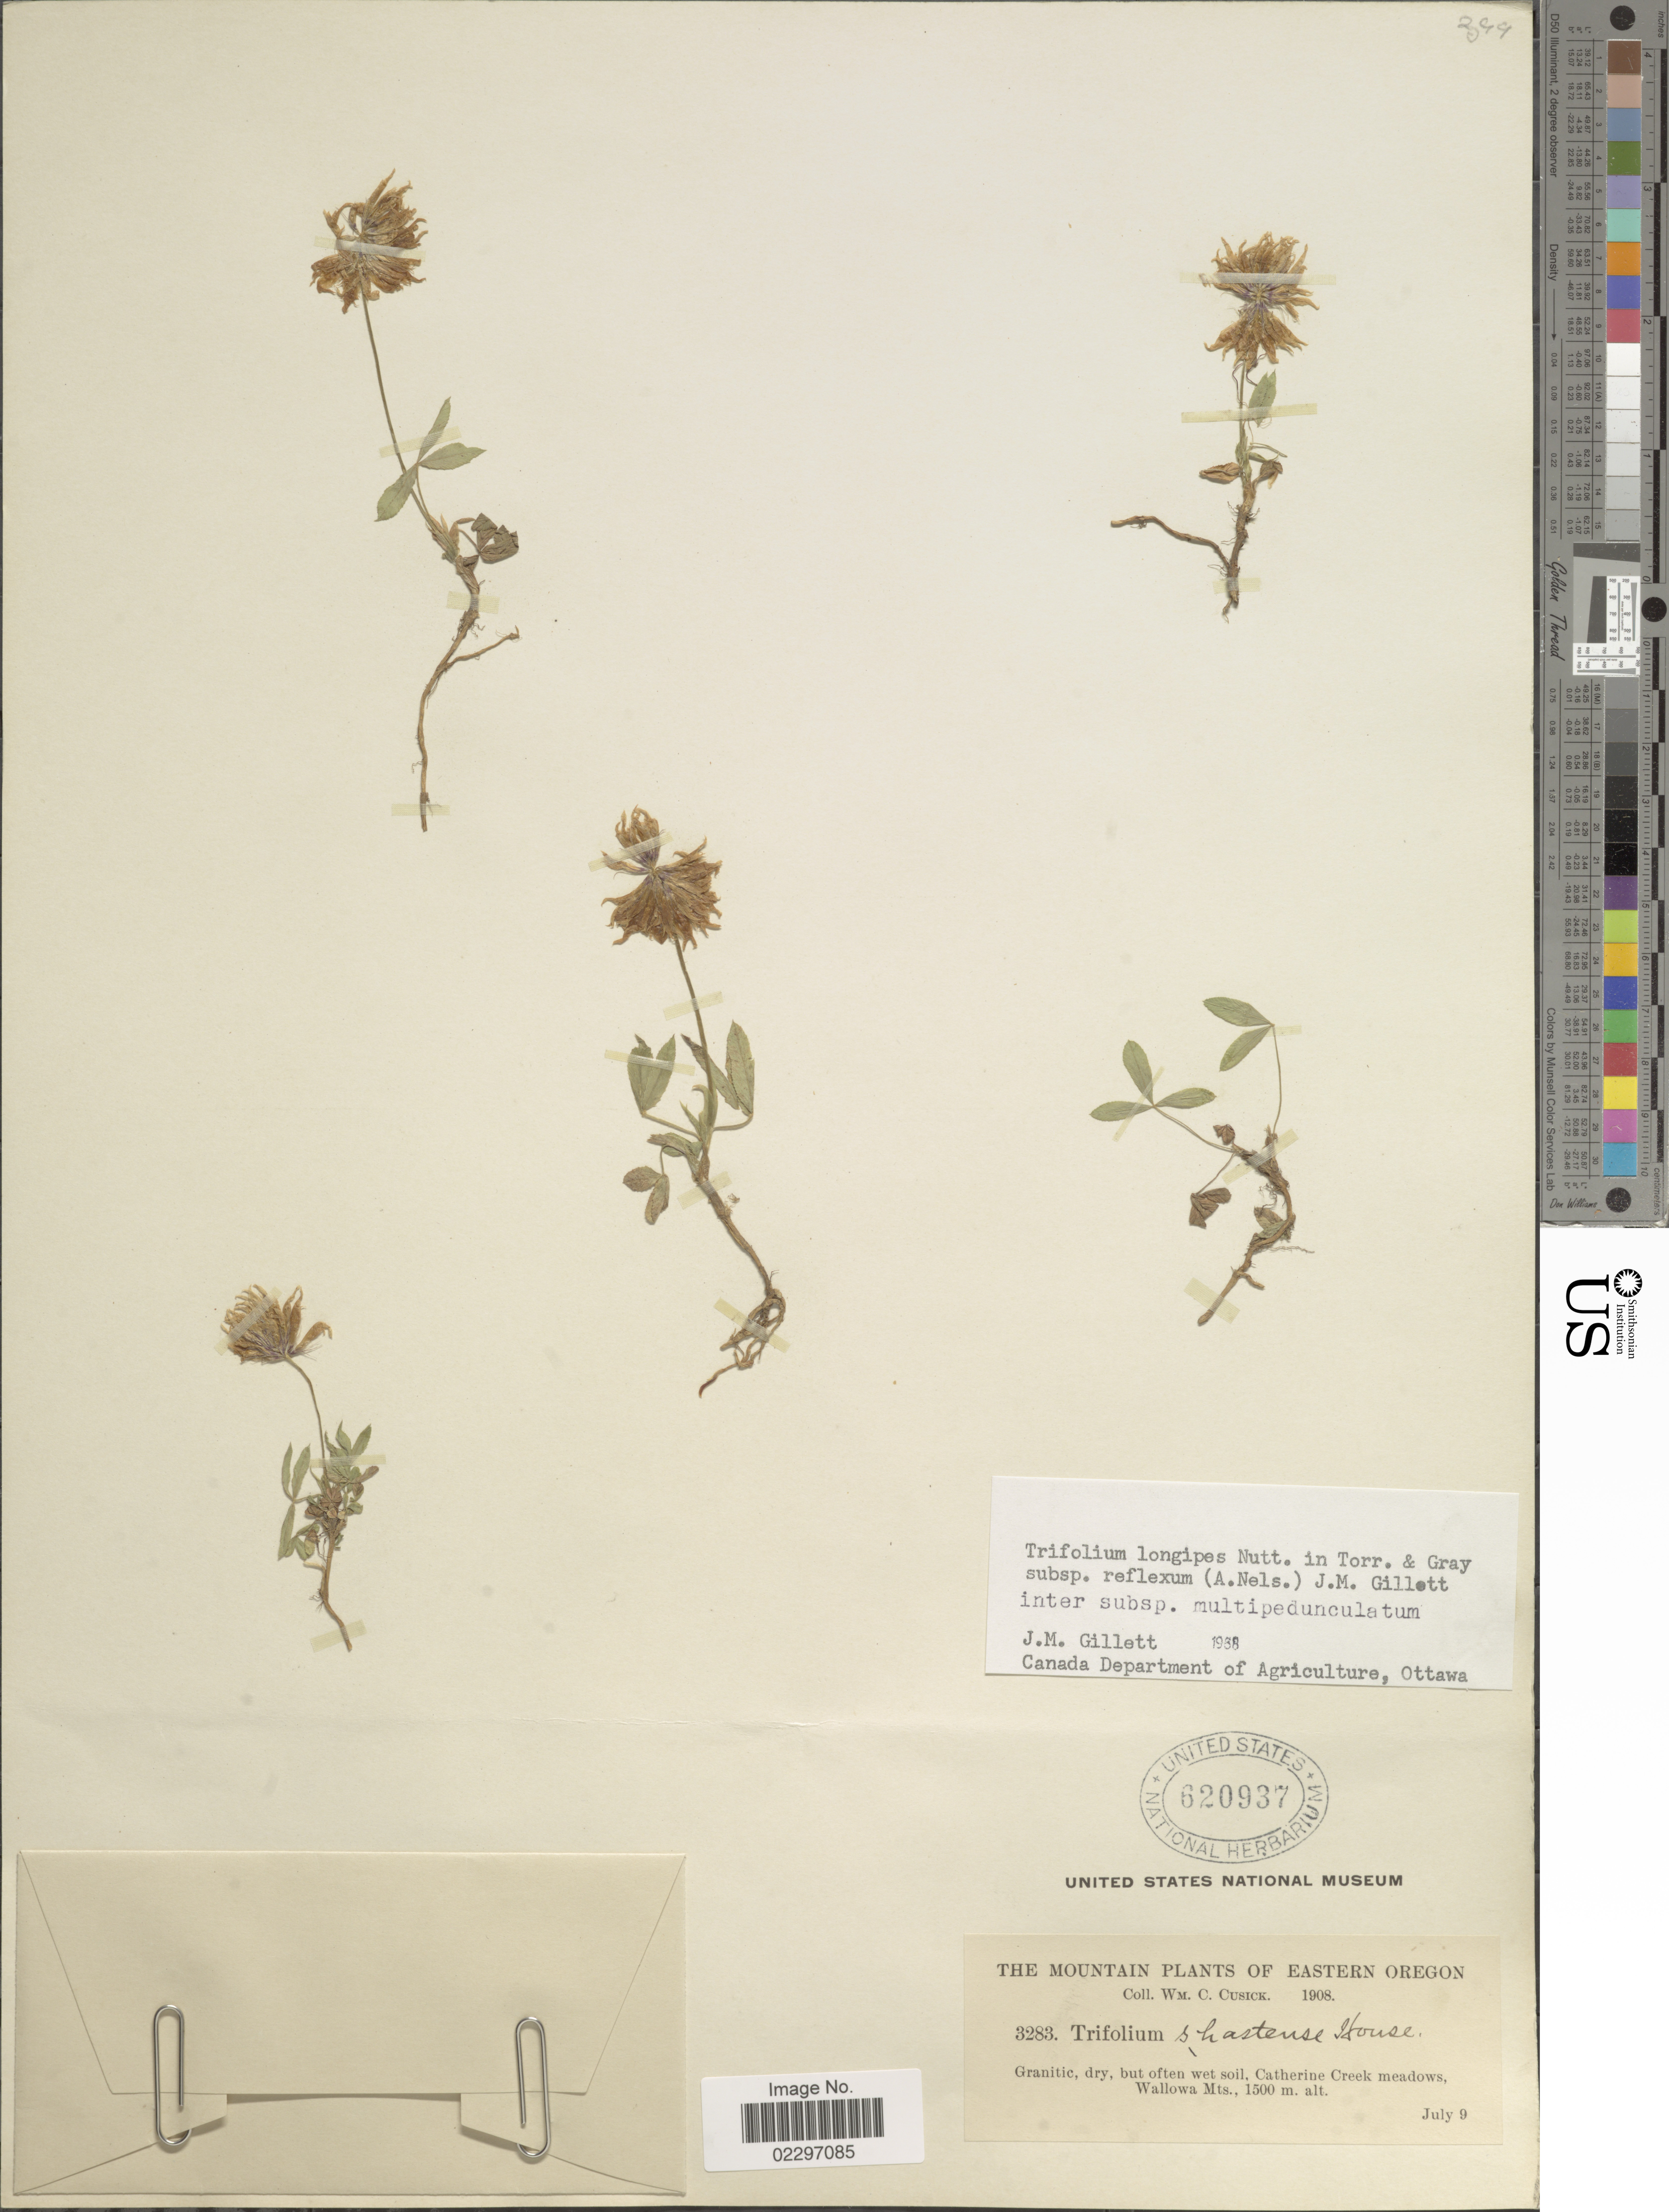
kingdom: Plantae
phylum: Tracheophyta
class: Magnoliopsida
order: Fabales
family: Fabaceae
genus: Trifolium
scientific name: Trifolium longipes subsp. reflexum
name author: (A. Nelson) J.M. Gillet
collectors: W. C. Cusick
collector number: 3283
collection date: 1908-07-09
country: United States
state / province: Oregon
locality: The mountain plants of Eastern Oregon. Granitic, dry, but often wet soil, Catherine Creek meadows, Wallowa Mts.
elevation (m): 1500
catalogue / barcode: US 620937